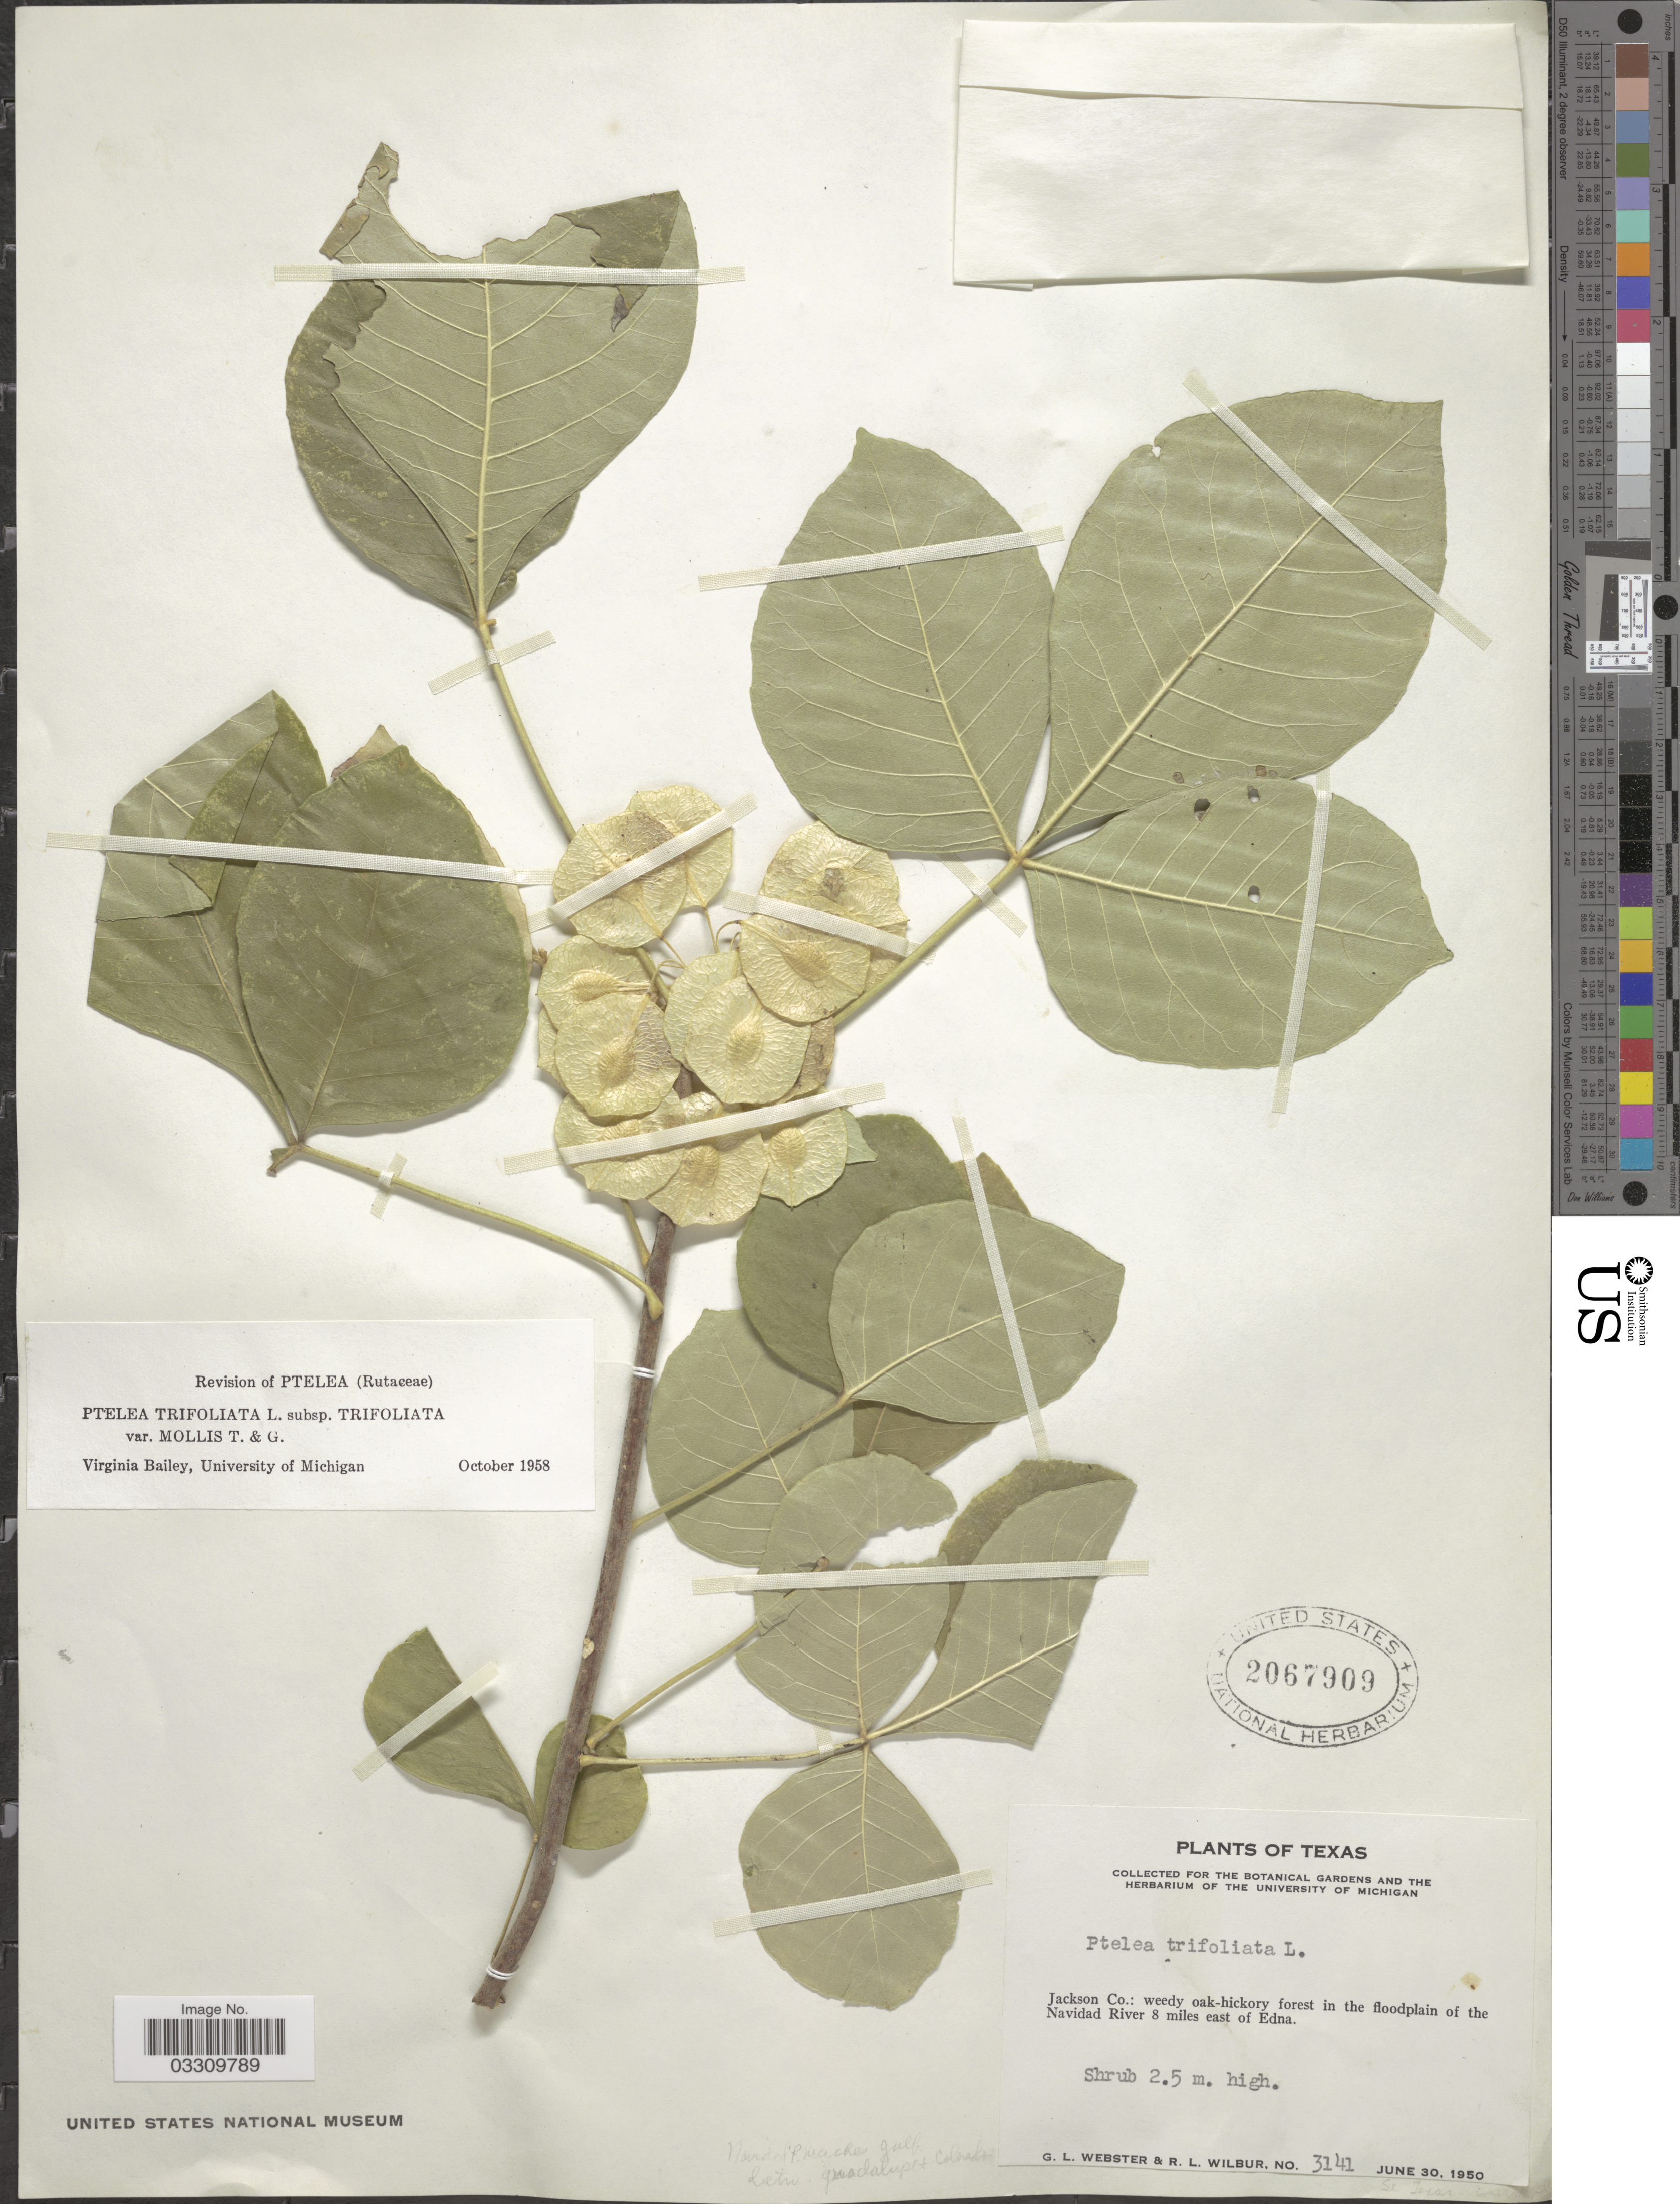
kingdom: Plantae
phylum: Tracheophyta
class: Magnoliopsida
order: Sapindales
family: Rutaceae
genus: Ptelea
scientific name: Ptelea trifoliata var. mollis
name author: Torr. & A. Gray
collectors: G. L. Webster & R. L. Wilbur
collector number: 3141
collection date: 1950-06-30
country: United States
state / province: Texas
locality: Jackson Co.: weedy oak-hickory forest in the floodplain of the Navidad River 8 miles east of Edna.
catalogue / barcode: US 2067909